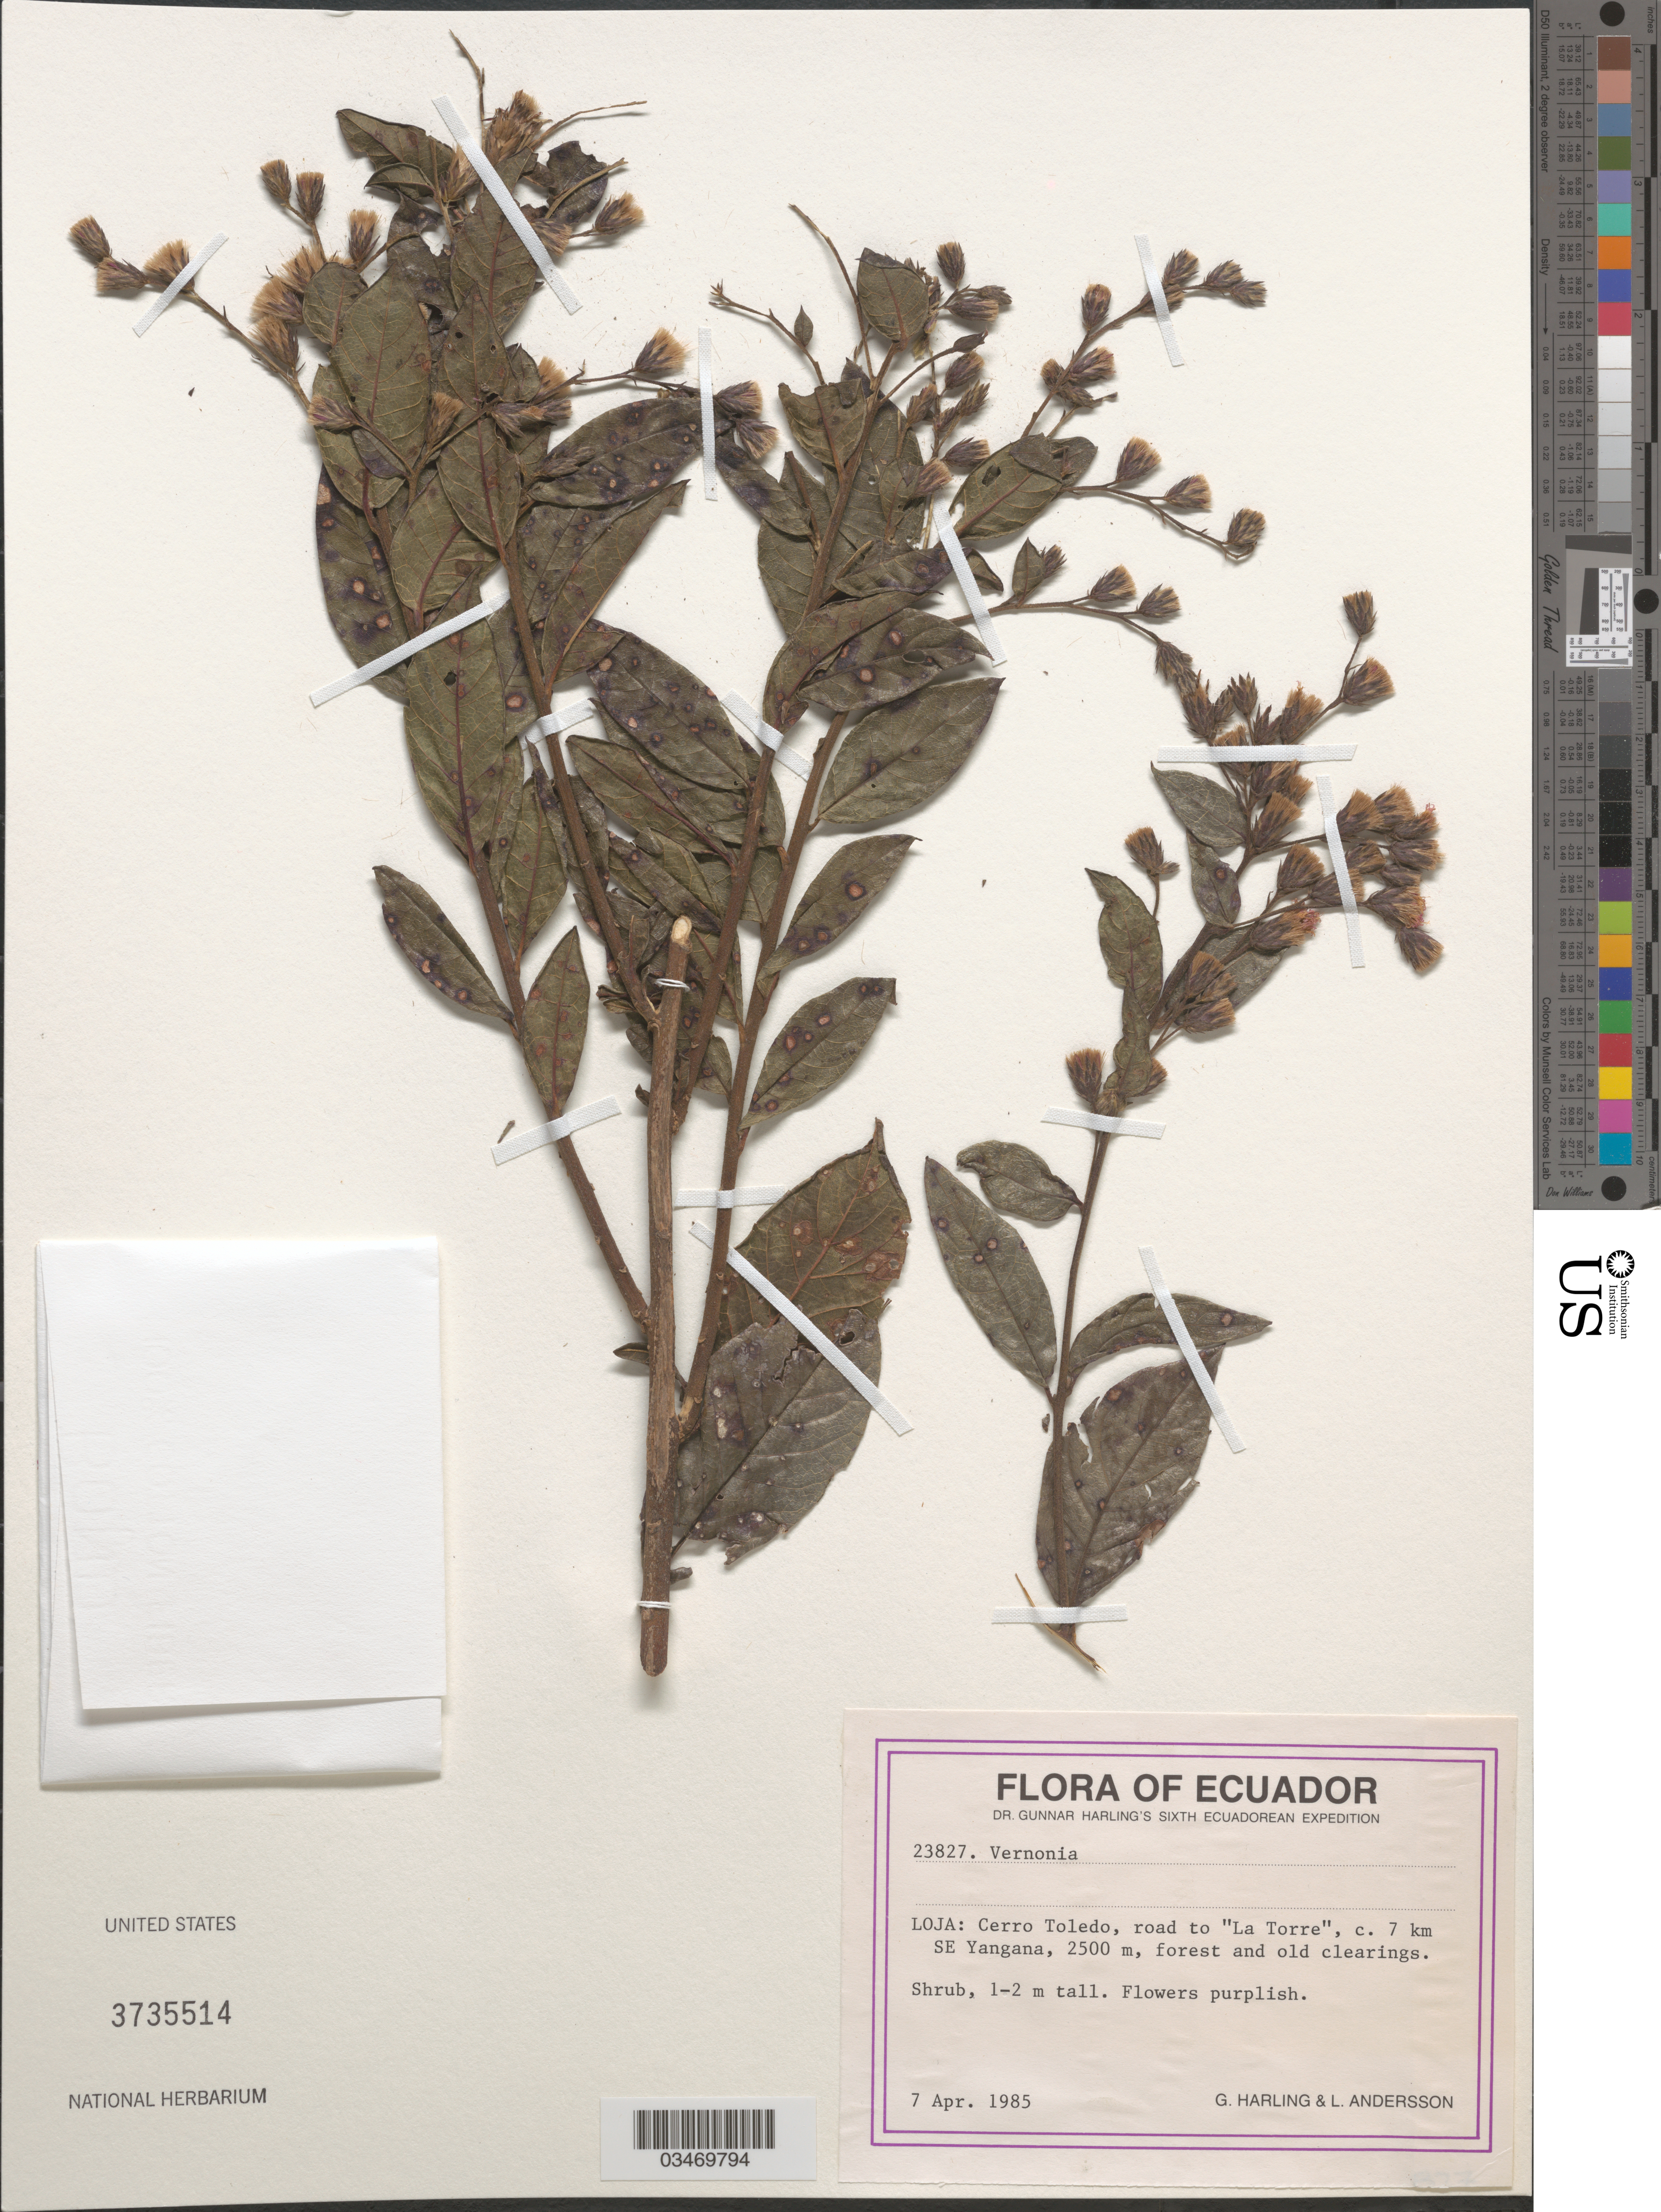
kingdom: Plantae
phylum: Tracheophyta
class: Magnoliopsida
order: Asterales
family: Asteraceae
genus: Vernonia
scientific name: Vernonia sp.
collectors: G. Harling & L. Andersson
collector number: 23827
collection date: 1985-04-07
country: Ecuador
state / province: Loja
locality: Cerro Toledo, road to "La Torre" , 7 km SE Yangana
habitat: Forest and old clearings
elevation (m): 2500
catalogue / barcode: US 3735514